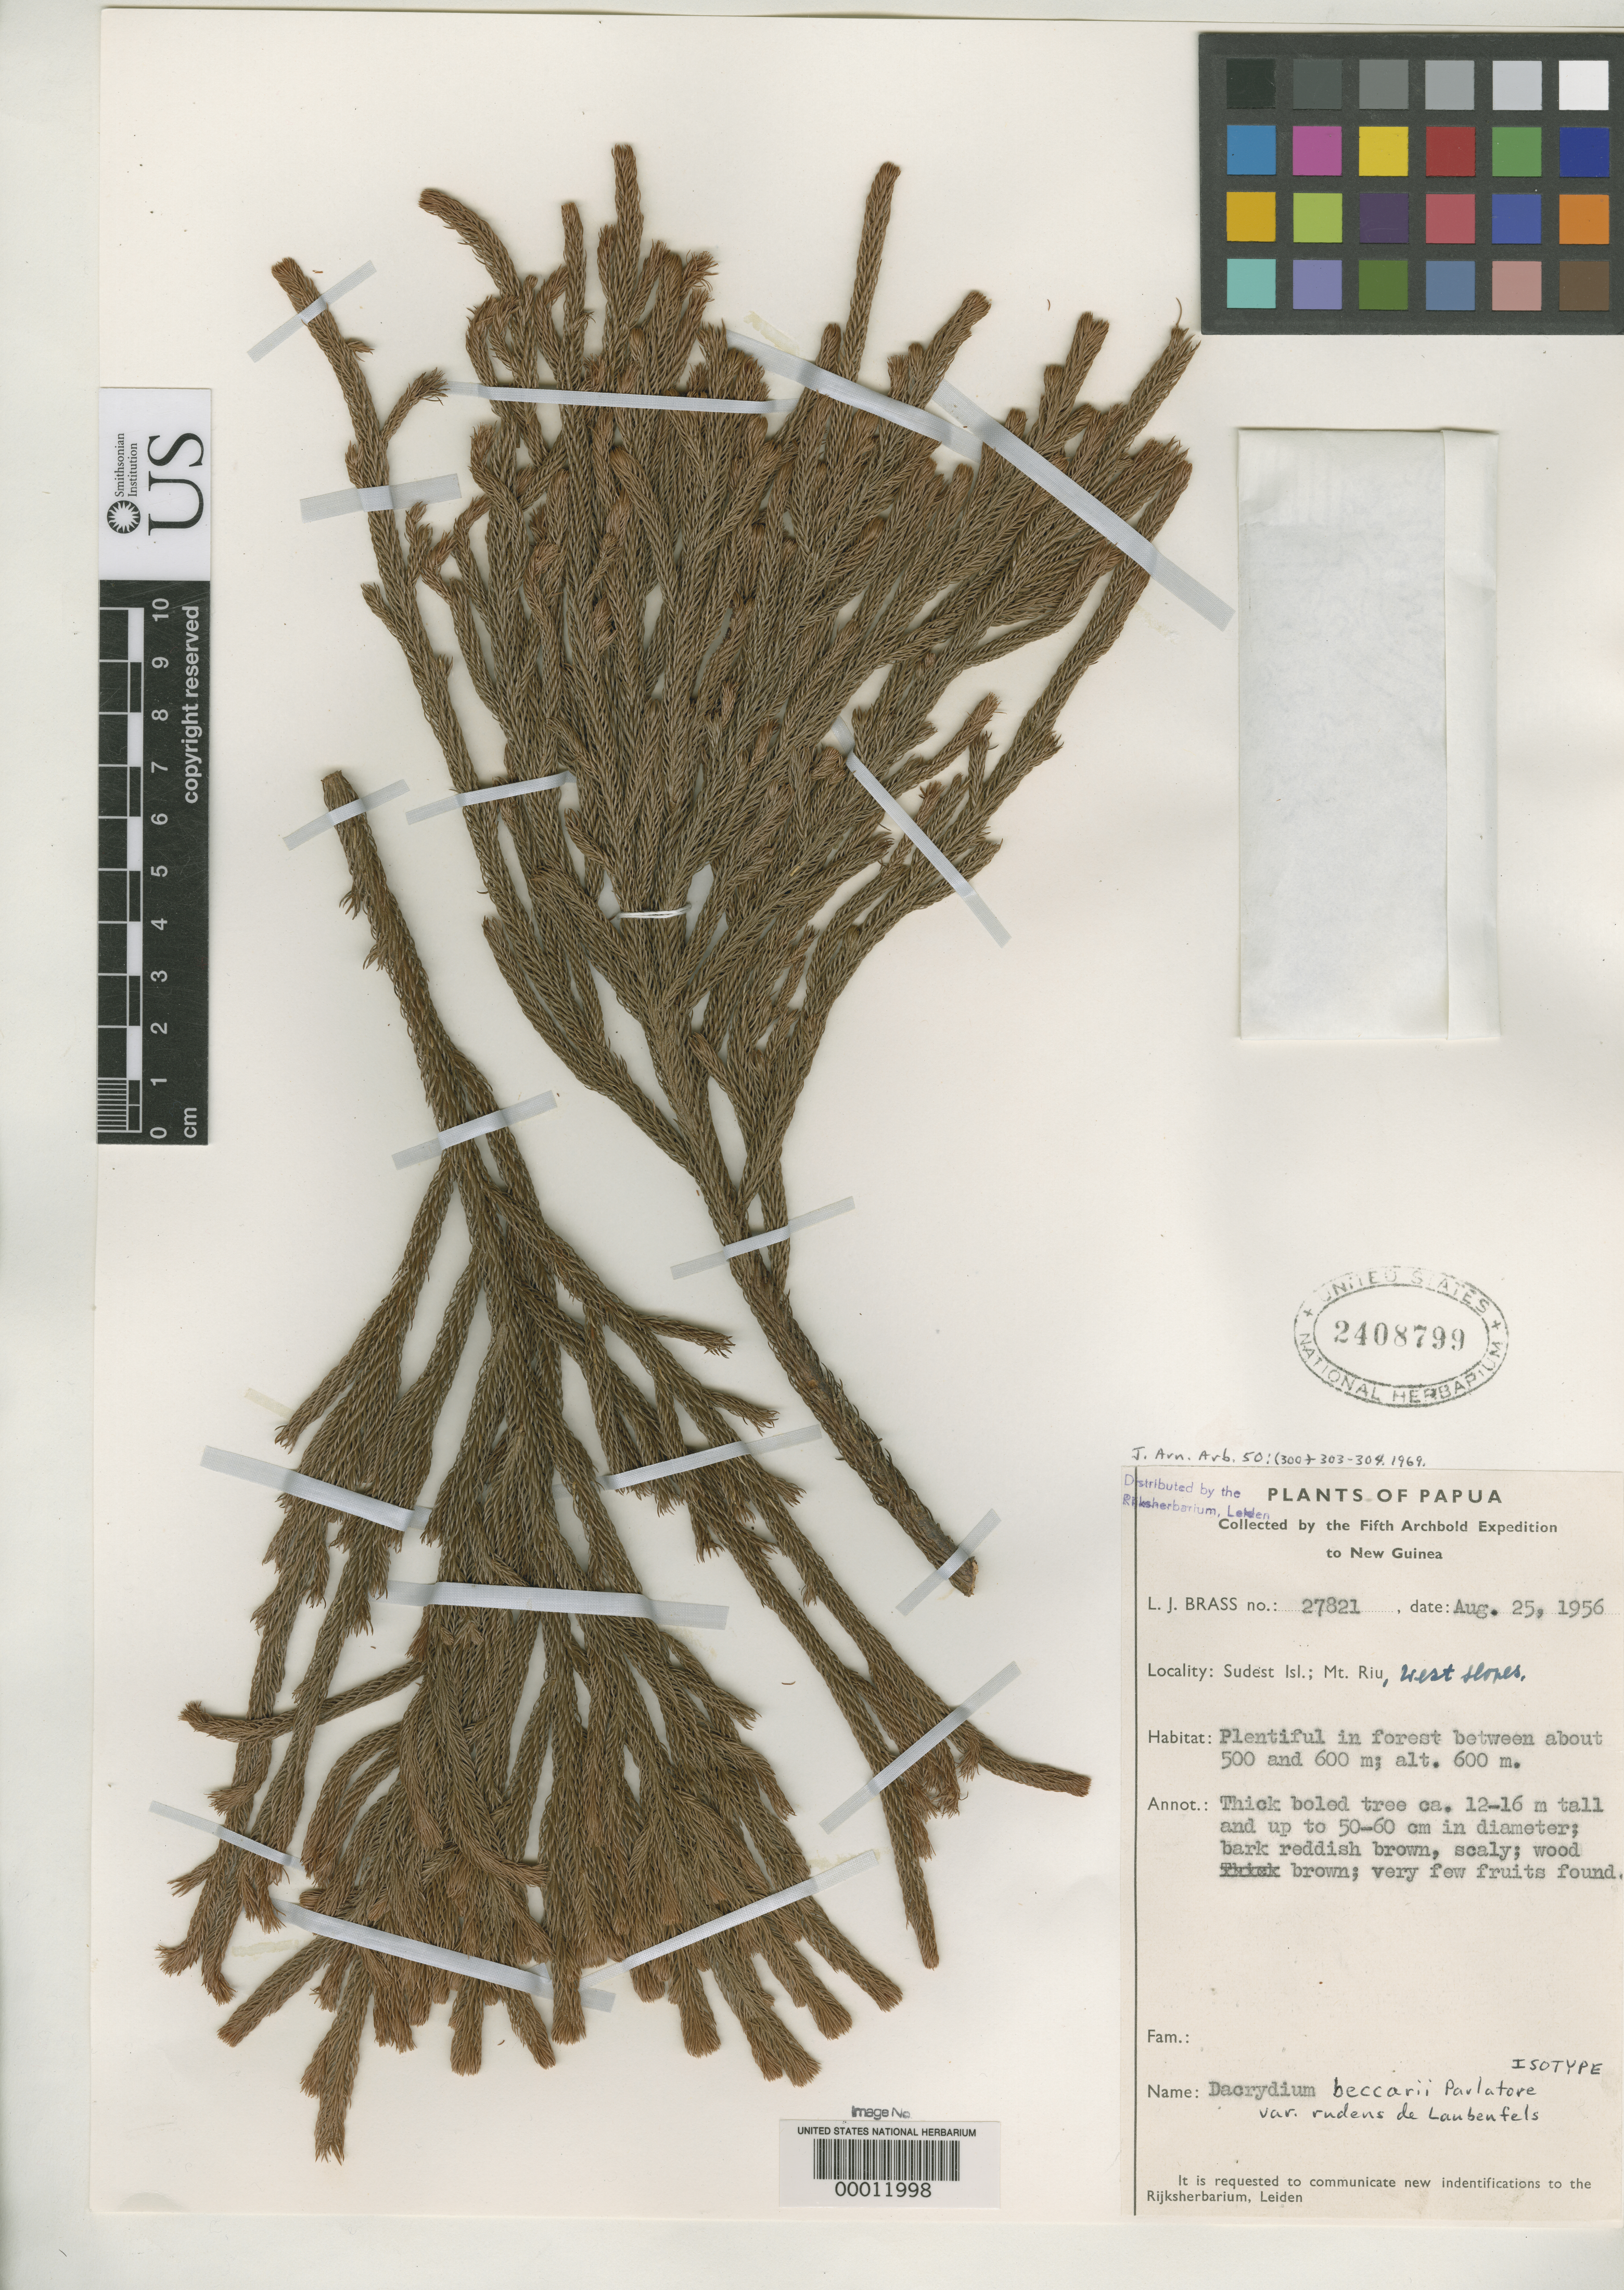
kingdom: Plantae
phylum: Tracheophyta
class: Pinopsida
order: Pinales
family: Podocarpaceae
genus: Dacrydium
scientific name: Dacrydium beccarii var. rudens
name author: de Laub.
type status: Isotype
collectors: L. J. Brass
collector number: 27821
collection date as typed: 25 Aug 1956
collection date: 1956-08-25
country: Papua New Guinea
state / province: Milne Bay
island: Sudest [Tagula]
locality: Mt. Riu. [Louisade Arch.]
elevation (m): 600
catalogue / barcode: US 2408799